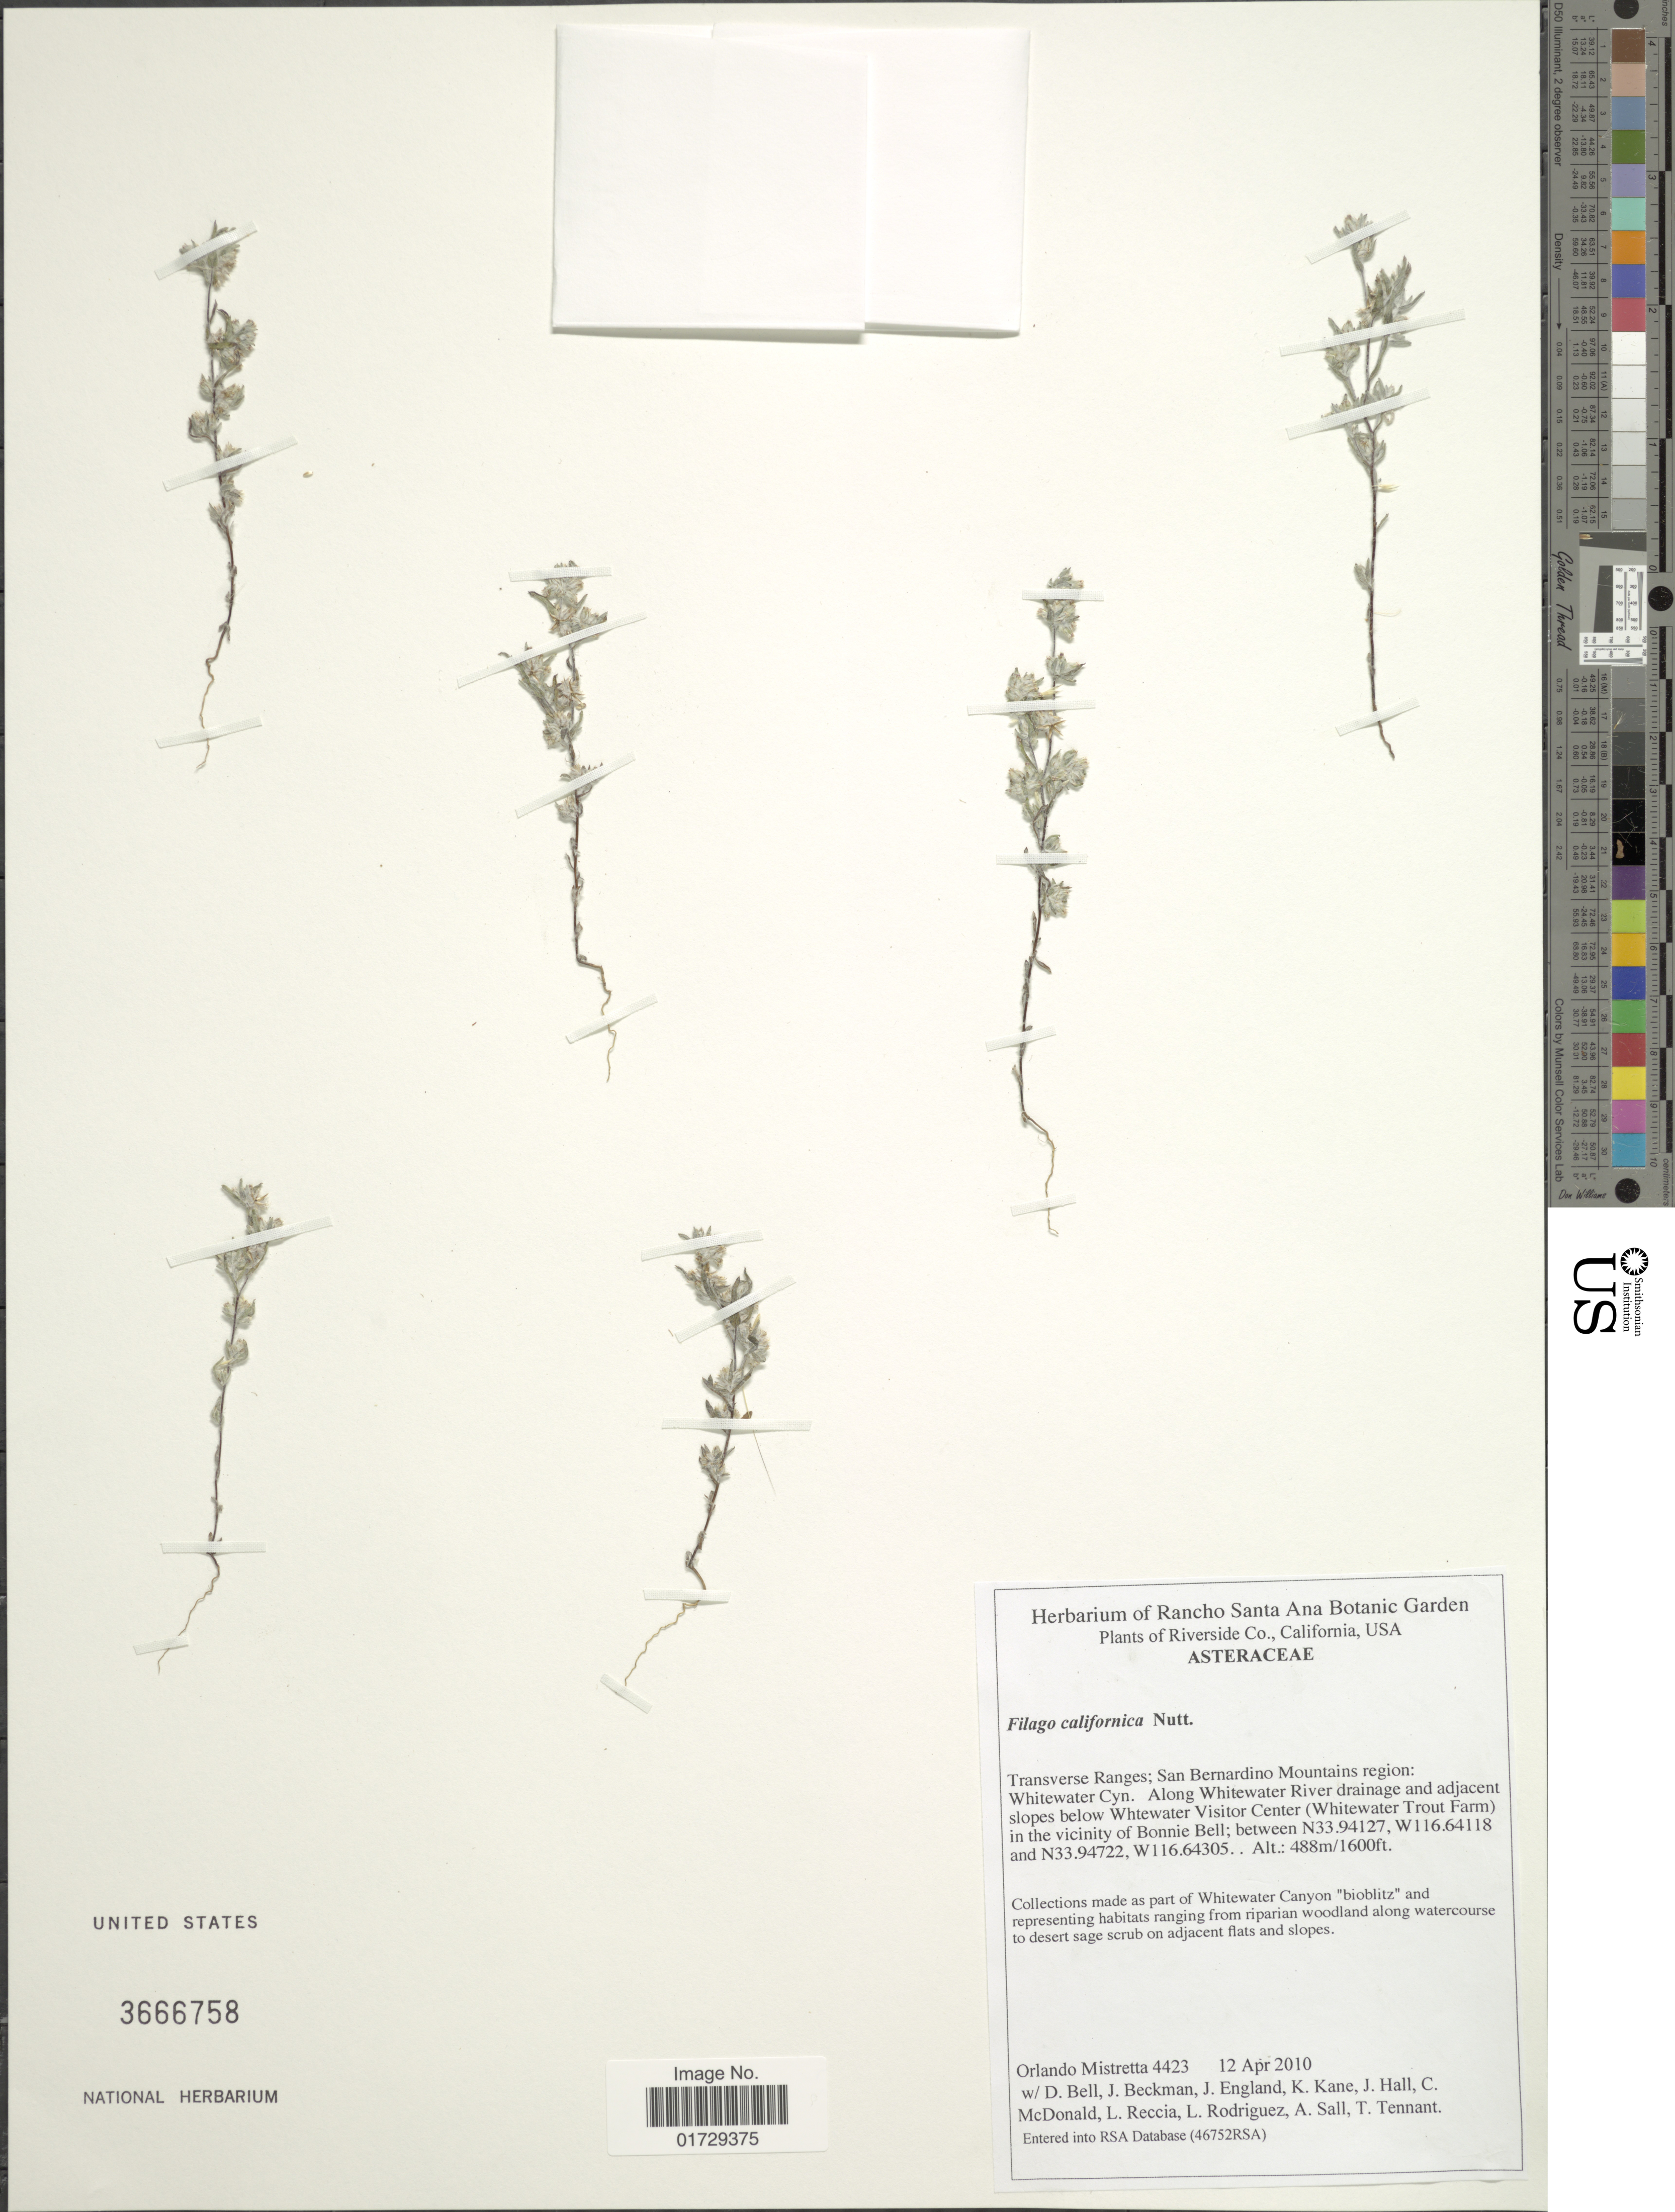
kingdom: Plantae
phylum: Tracheophyta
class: Magnoliopsida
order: Asterales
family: Asteraceae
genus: Filago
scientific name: Filago californica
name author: Nutt.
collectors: O. Mistretta, D. S. Bell, J. Beckman, J. England & et al.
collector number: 4423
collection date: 2010-04-12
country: United States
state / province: California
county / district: Riverside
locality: Riverside Co. Transverse Ranges; San Bernardino Mountains region: Whitewater Cyn. Along Whitewater River drainage and adjacent slopes below Whitewater Visitor Center (Whitewater Trout Farm) in the vicinity of Bonnie Bell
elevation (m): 488